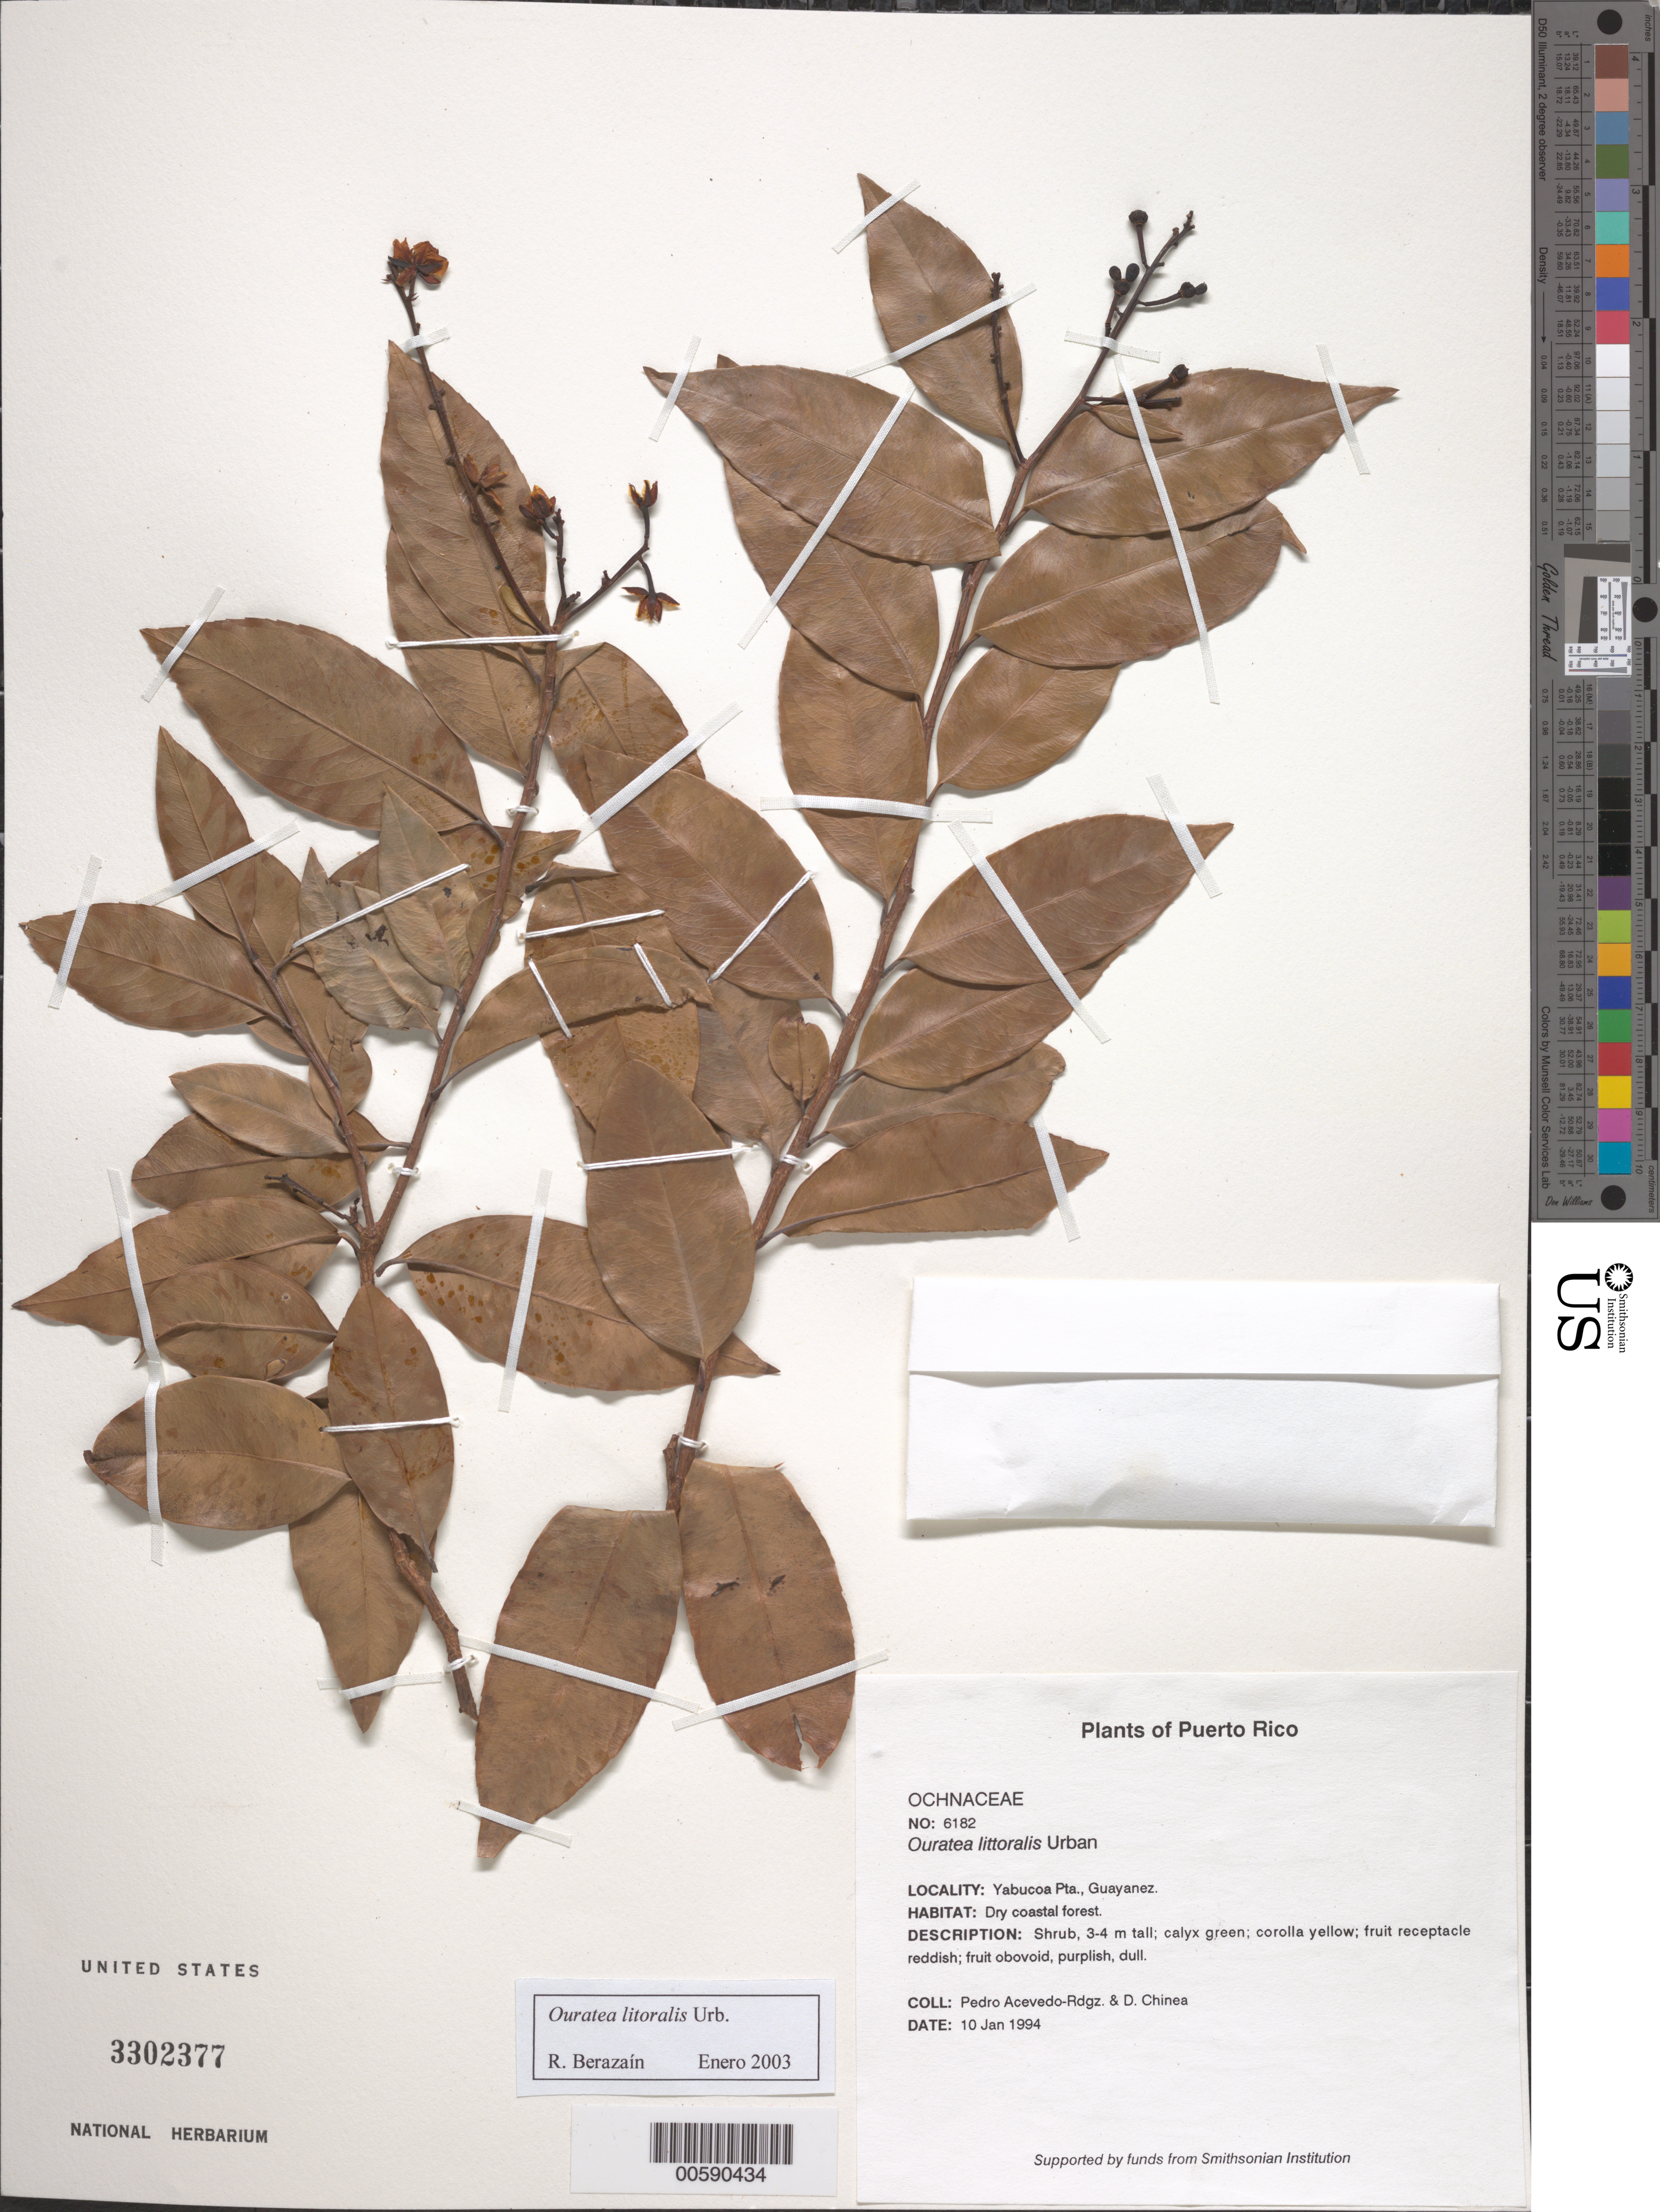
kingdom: Plantae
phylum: Tracheophyta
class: Magnoliopsida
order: Malpighiales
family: Ochnaceae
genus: Ouratea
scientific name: Ouratea littoralis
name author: Urb.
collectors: P. Acevedo-Rodr. & D. Chinea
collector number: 6182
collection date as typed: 10 Jan 1994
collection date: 1994-01-10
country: Puerto Rico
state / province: Yabucoa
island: Puerto Rico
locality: Yabucoa Pta., Guayanes.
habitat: Dry coastal forest.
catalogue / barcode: US 3302377